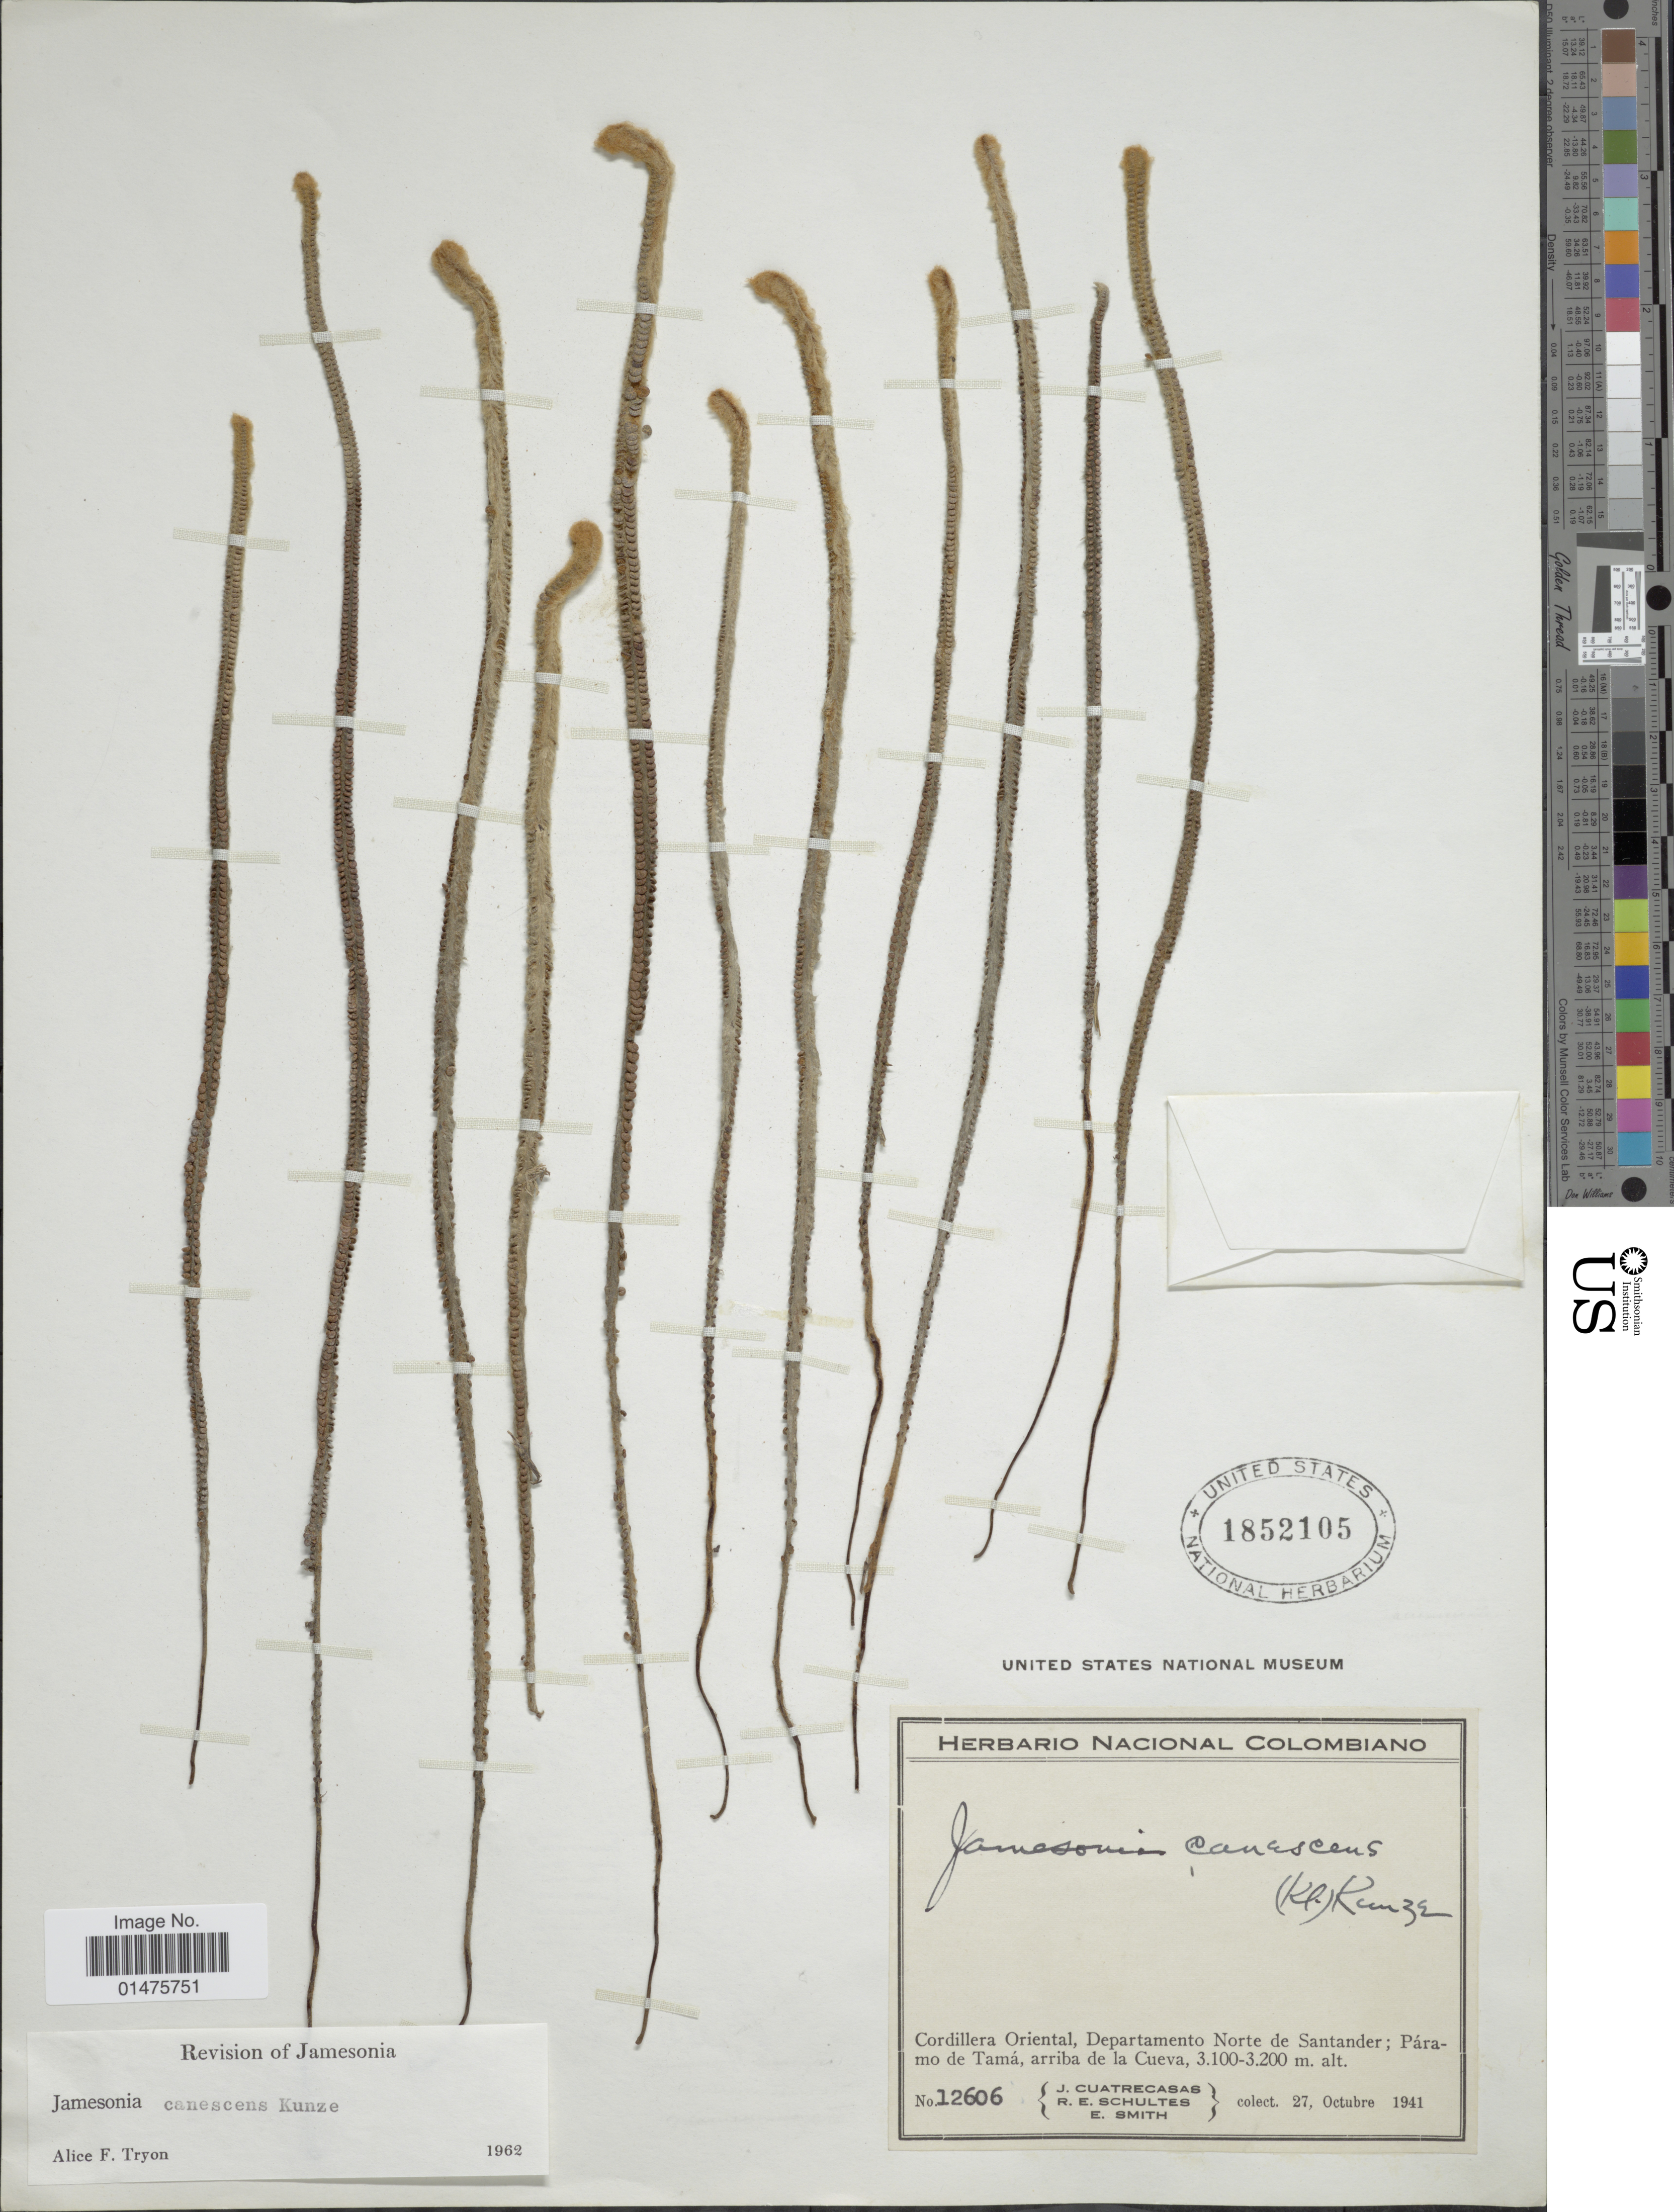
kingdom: Plantae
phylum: Tracheophyta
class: Polypodiopsida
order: Polypodiales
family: Pteridaceae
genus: Jamesonia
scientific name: Jamesonia canescens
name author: Kunze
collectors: J. Cuatrecasas, R. E. Schultes & C. E. Smith Jr.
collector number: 12606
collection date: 1941-10-27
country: Colombia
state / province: Norte de Santander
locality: Cordillera Oriental, Departamento Norte de Santander; Páramo de Tamá, arriba de la Cueva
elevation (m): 3100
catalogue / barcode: US 1852105